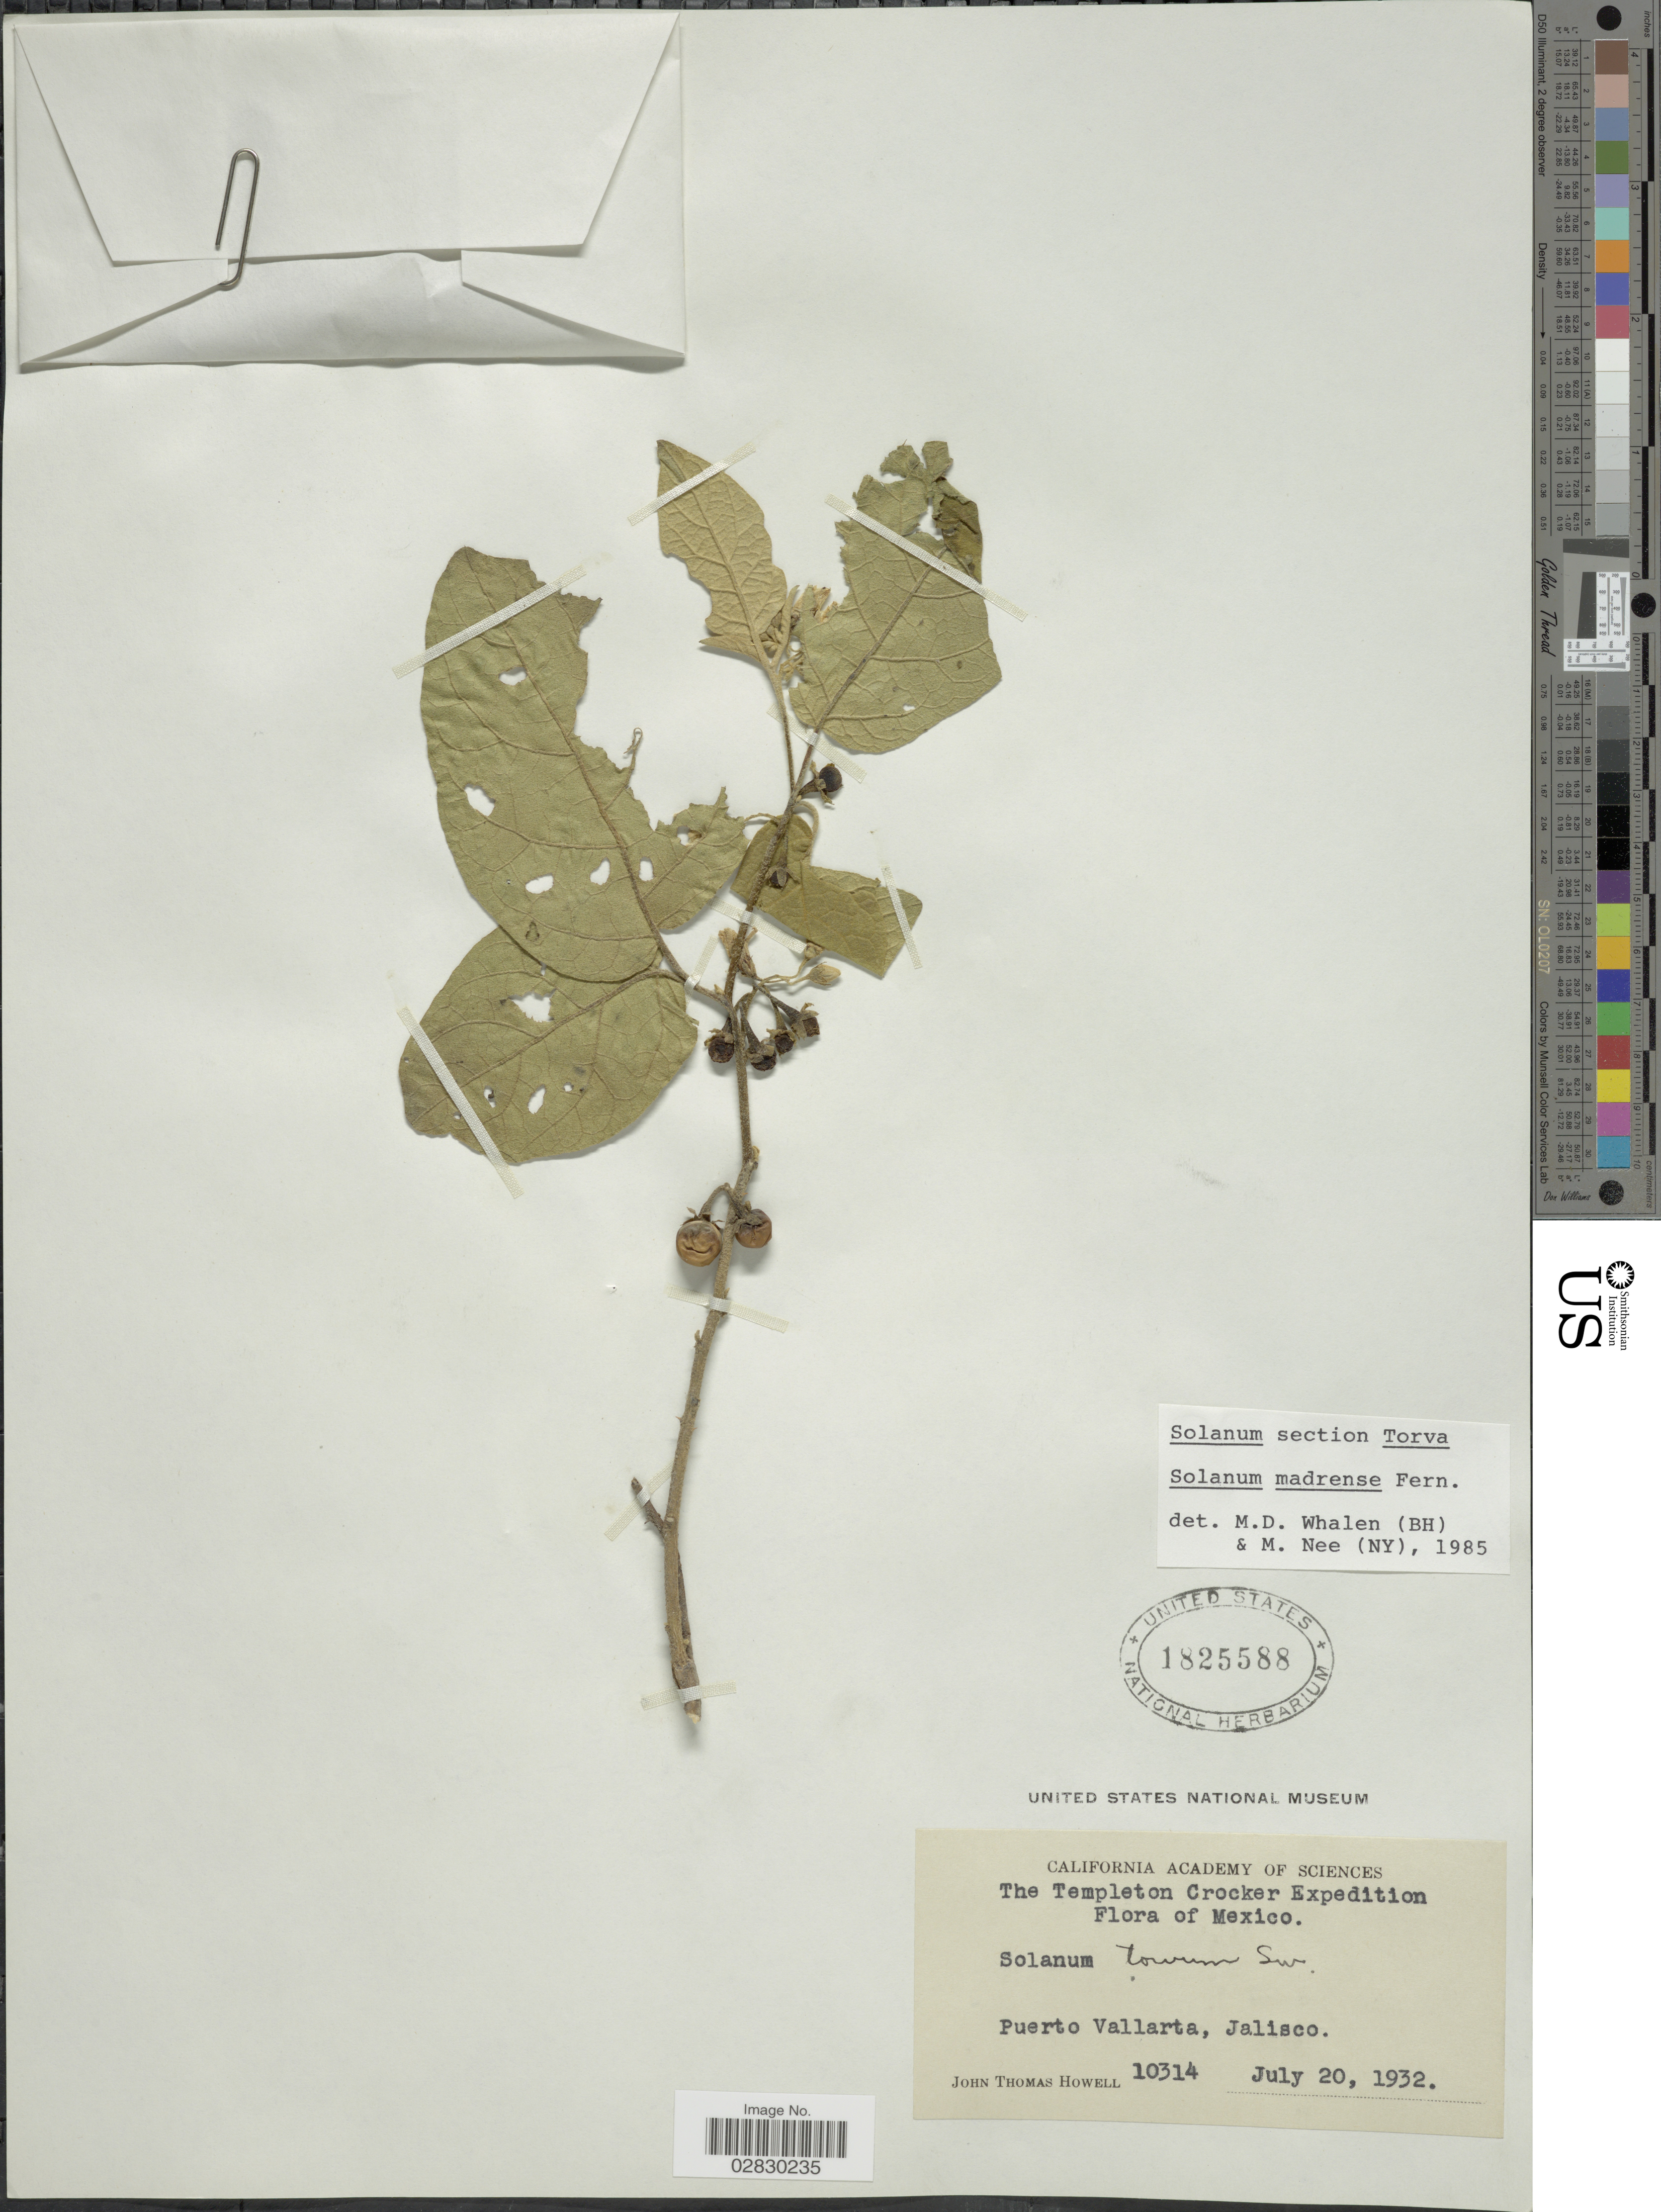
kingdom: Plantae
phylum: Tracheophyta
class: Magnoliopsida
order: Solanales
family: Solanaceae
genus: Solanum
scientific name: Solanum madrense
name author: Fernald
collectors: J. T. Howell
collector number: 10314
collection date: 1932-07-20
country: Mexico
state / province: Jalisco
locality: Puerto Vallarta.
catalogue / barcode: US 1825588